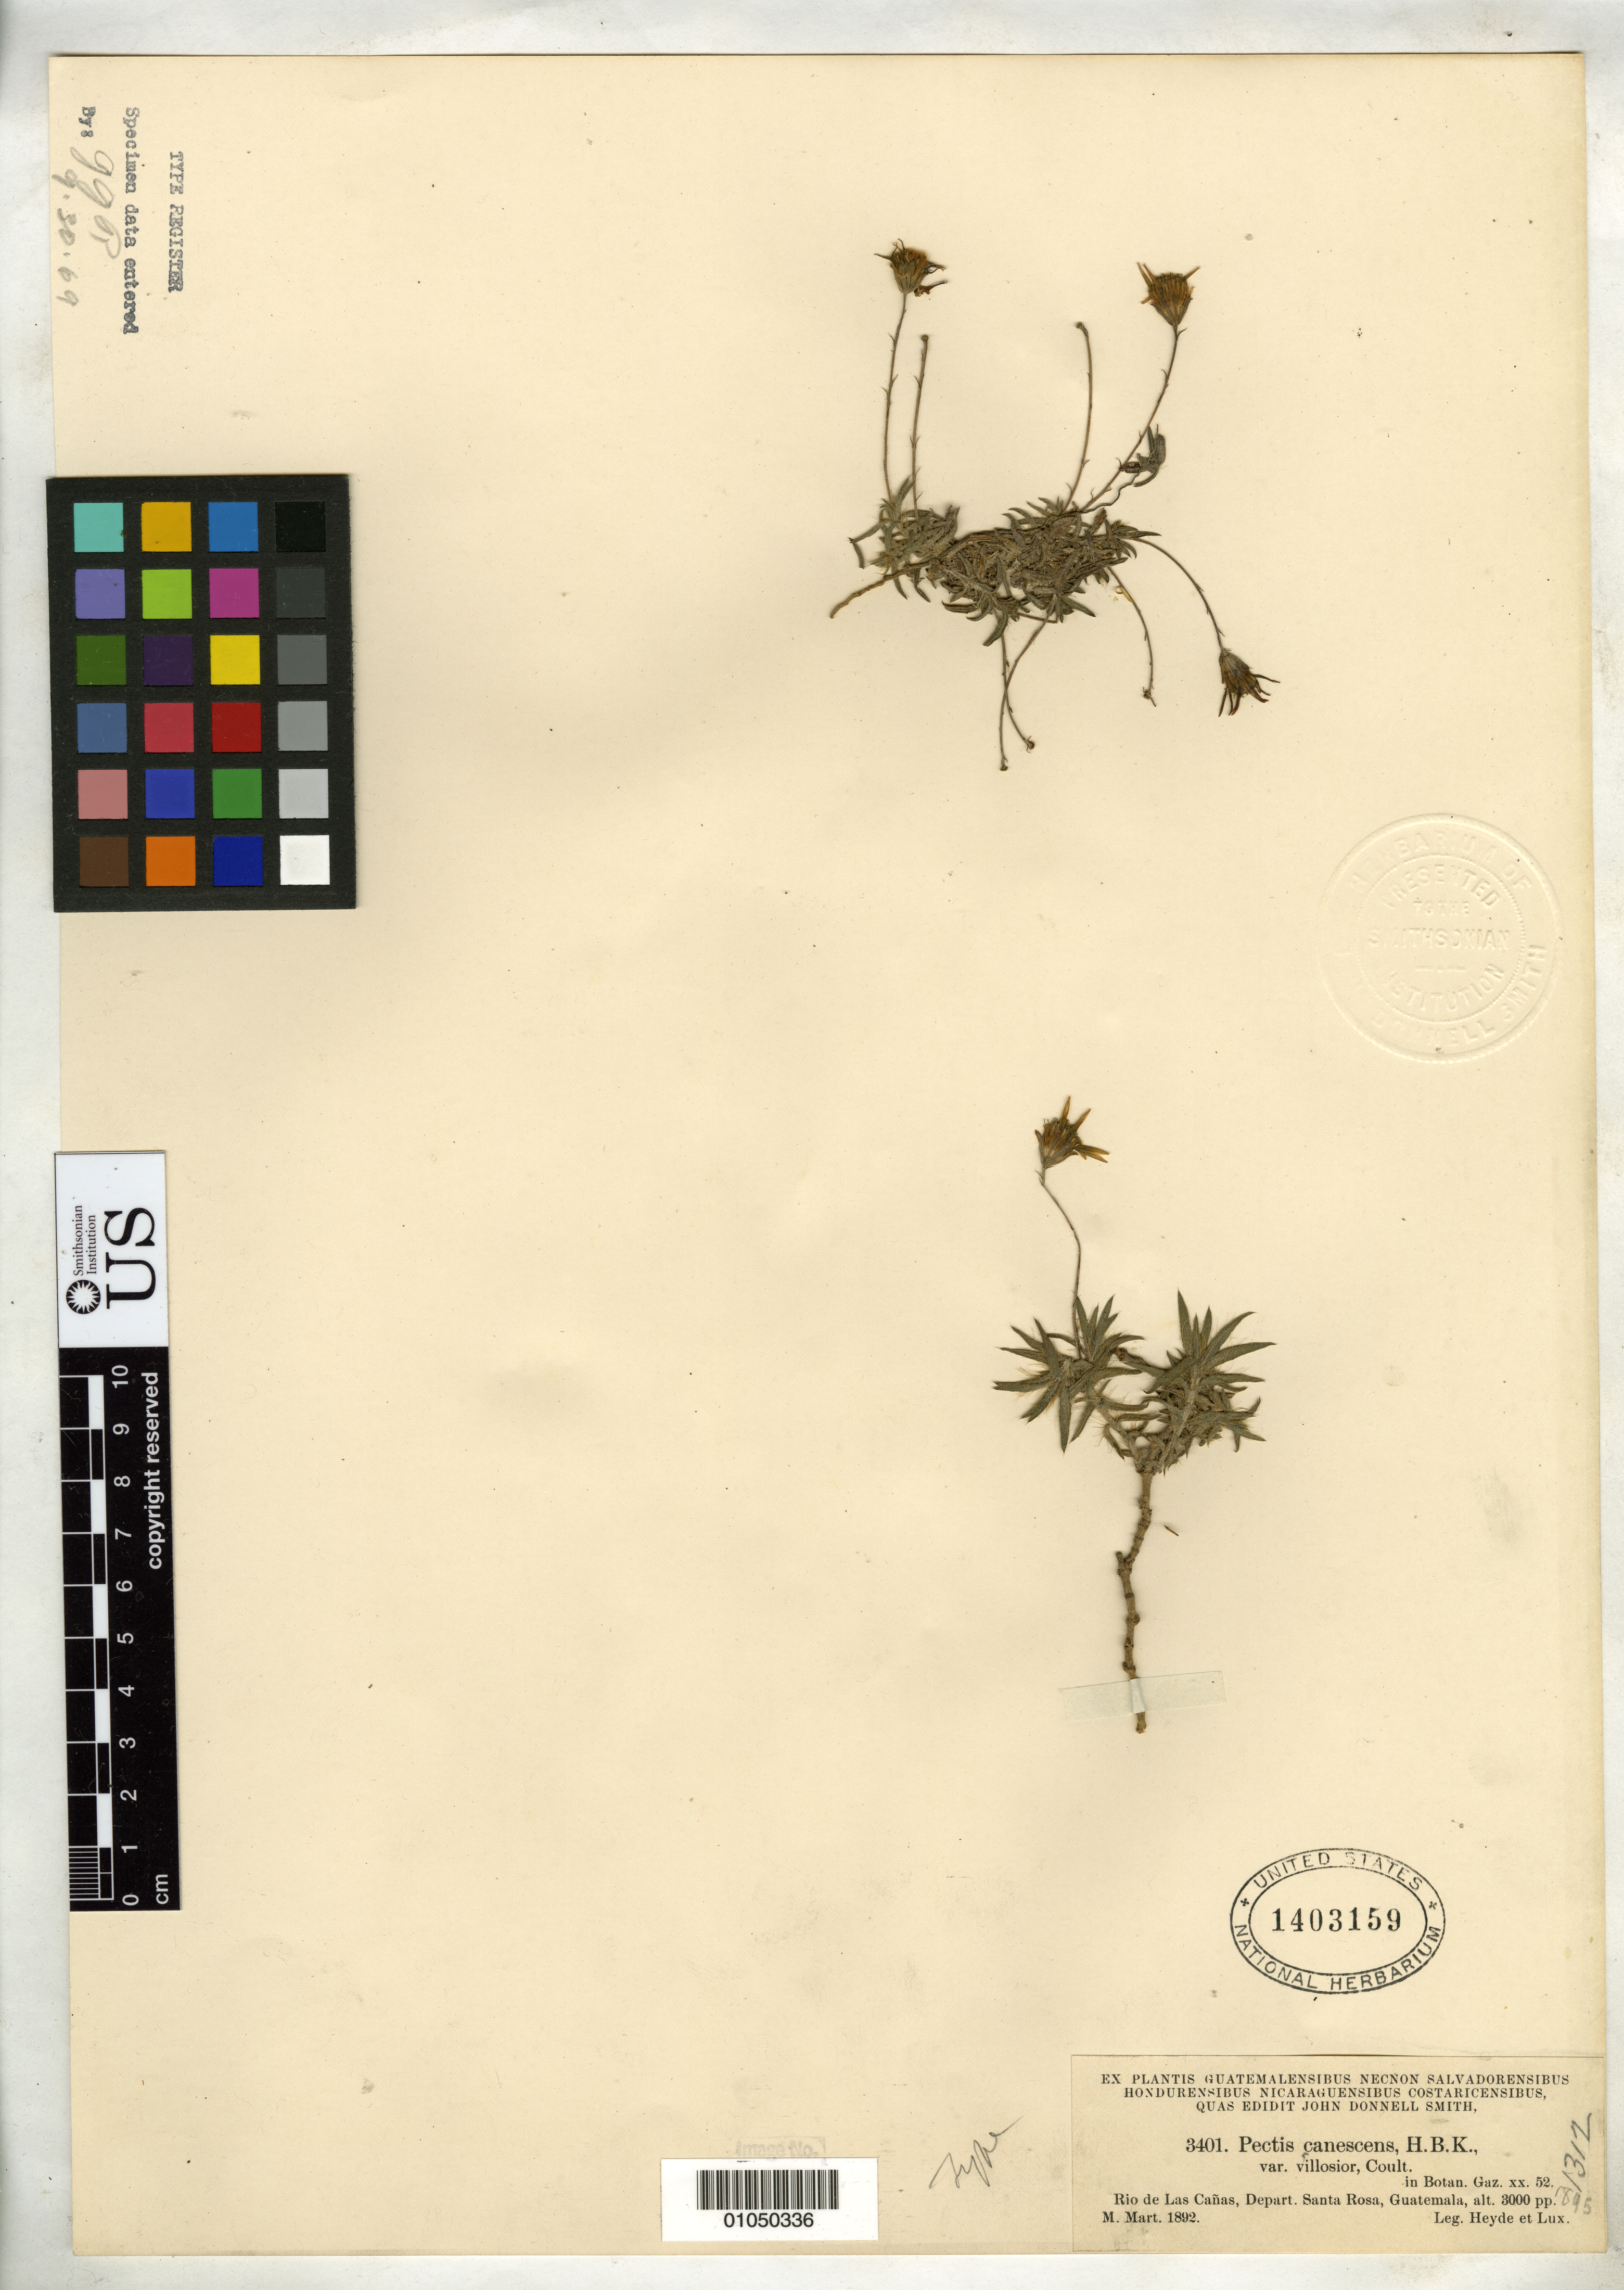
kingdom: Plantae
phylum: Tracheophyta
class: Magnoliopsida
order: Asterales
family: Asteraceae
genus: Pectis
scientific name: Pectis canescens var. villosior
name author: J.M. Coult.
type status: Syntype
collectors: E. T. Heyde & E. Lux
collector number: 3401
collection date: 1892-03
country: Guatemala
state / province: Santa Rosa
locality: Rio de Las Cañas, Depart. Santa Rosa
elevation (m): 914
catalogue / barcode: US 1403159